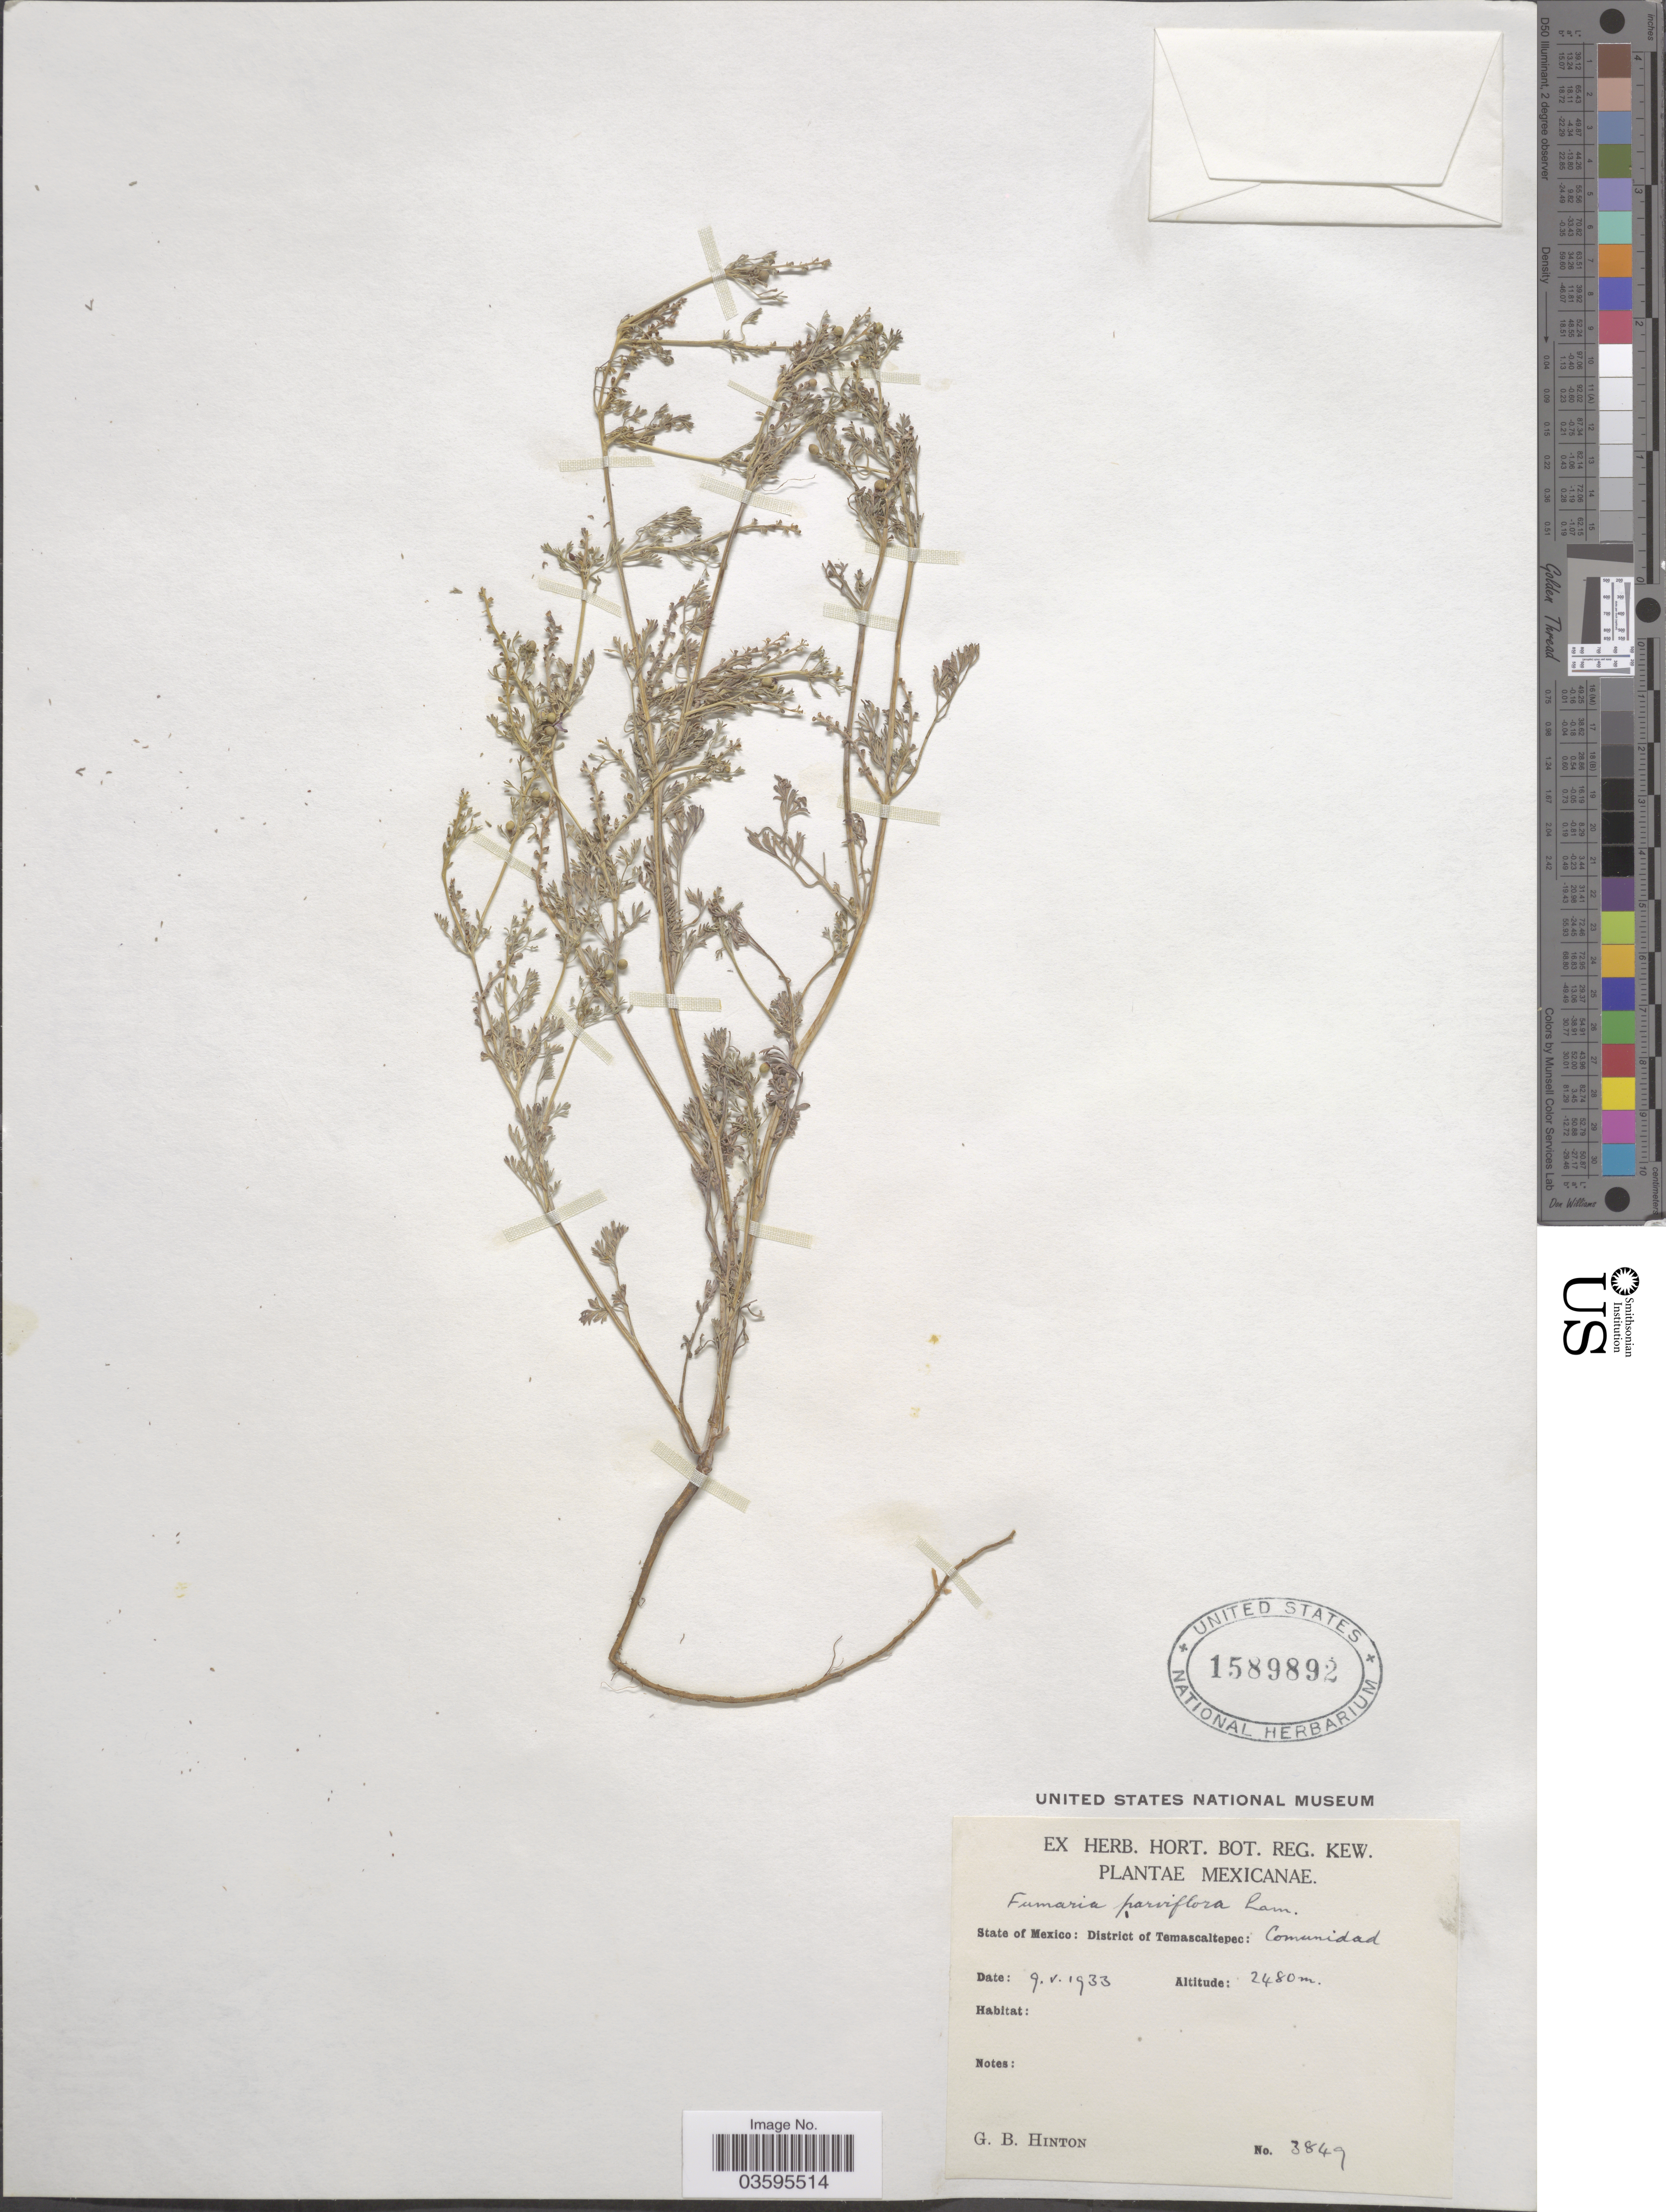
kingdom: Plantae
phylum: Tracheophyta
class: Magnoliopsida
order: Ranunculales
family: Papaveraceae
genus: Fumaria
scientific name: Fumaria parviflora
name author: Lam.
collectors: G. B. Hinton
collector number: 3849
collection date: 1933-05-09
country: Mexico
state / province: México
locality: District of Temascaltepec: Comunidad.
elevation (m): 2480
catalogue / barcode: US 1589892